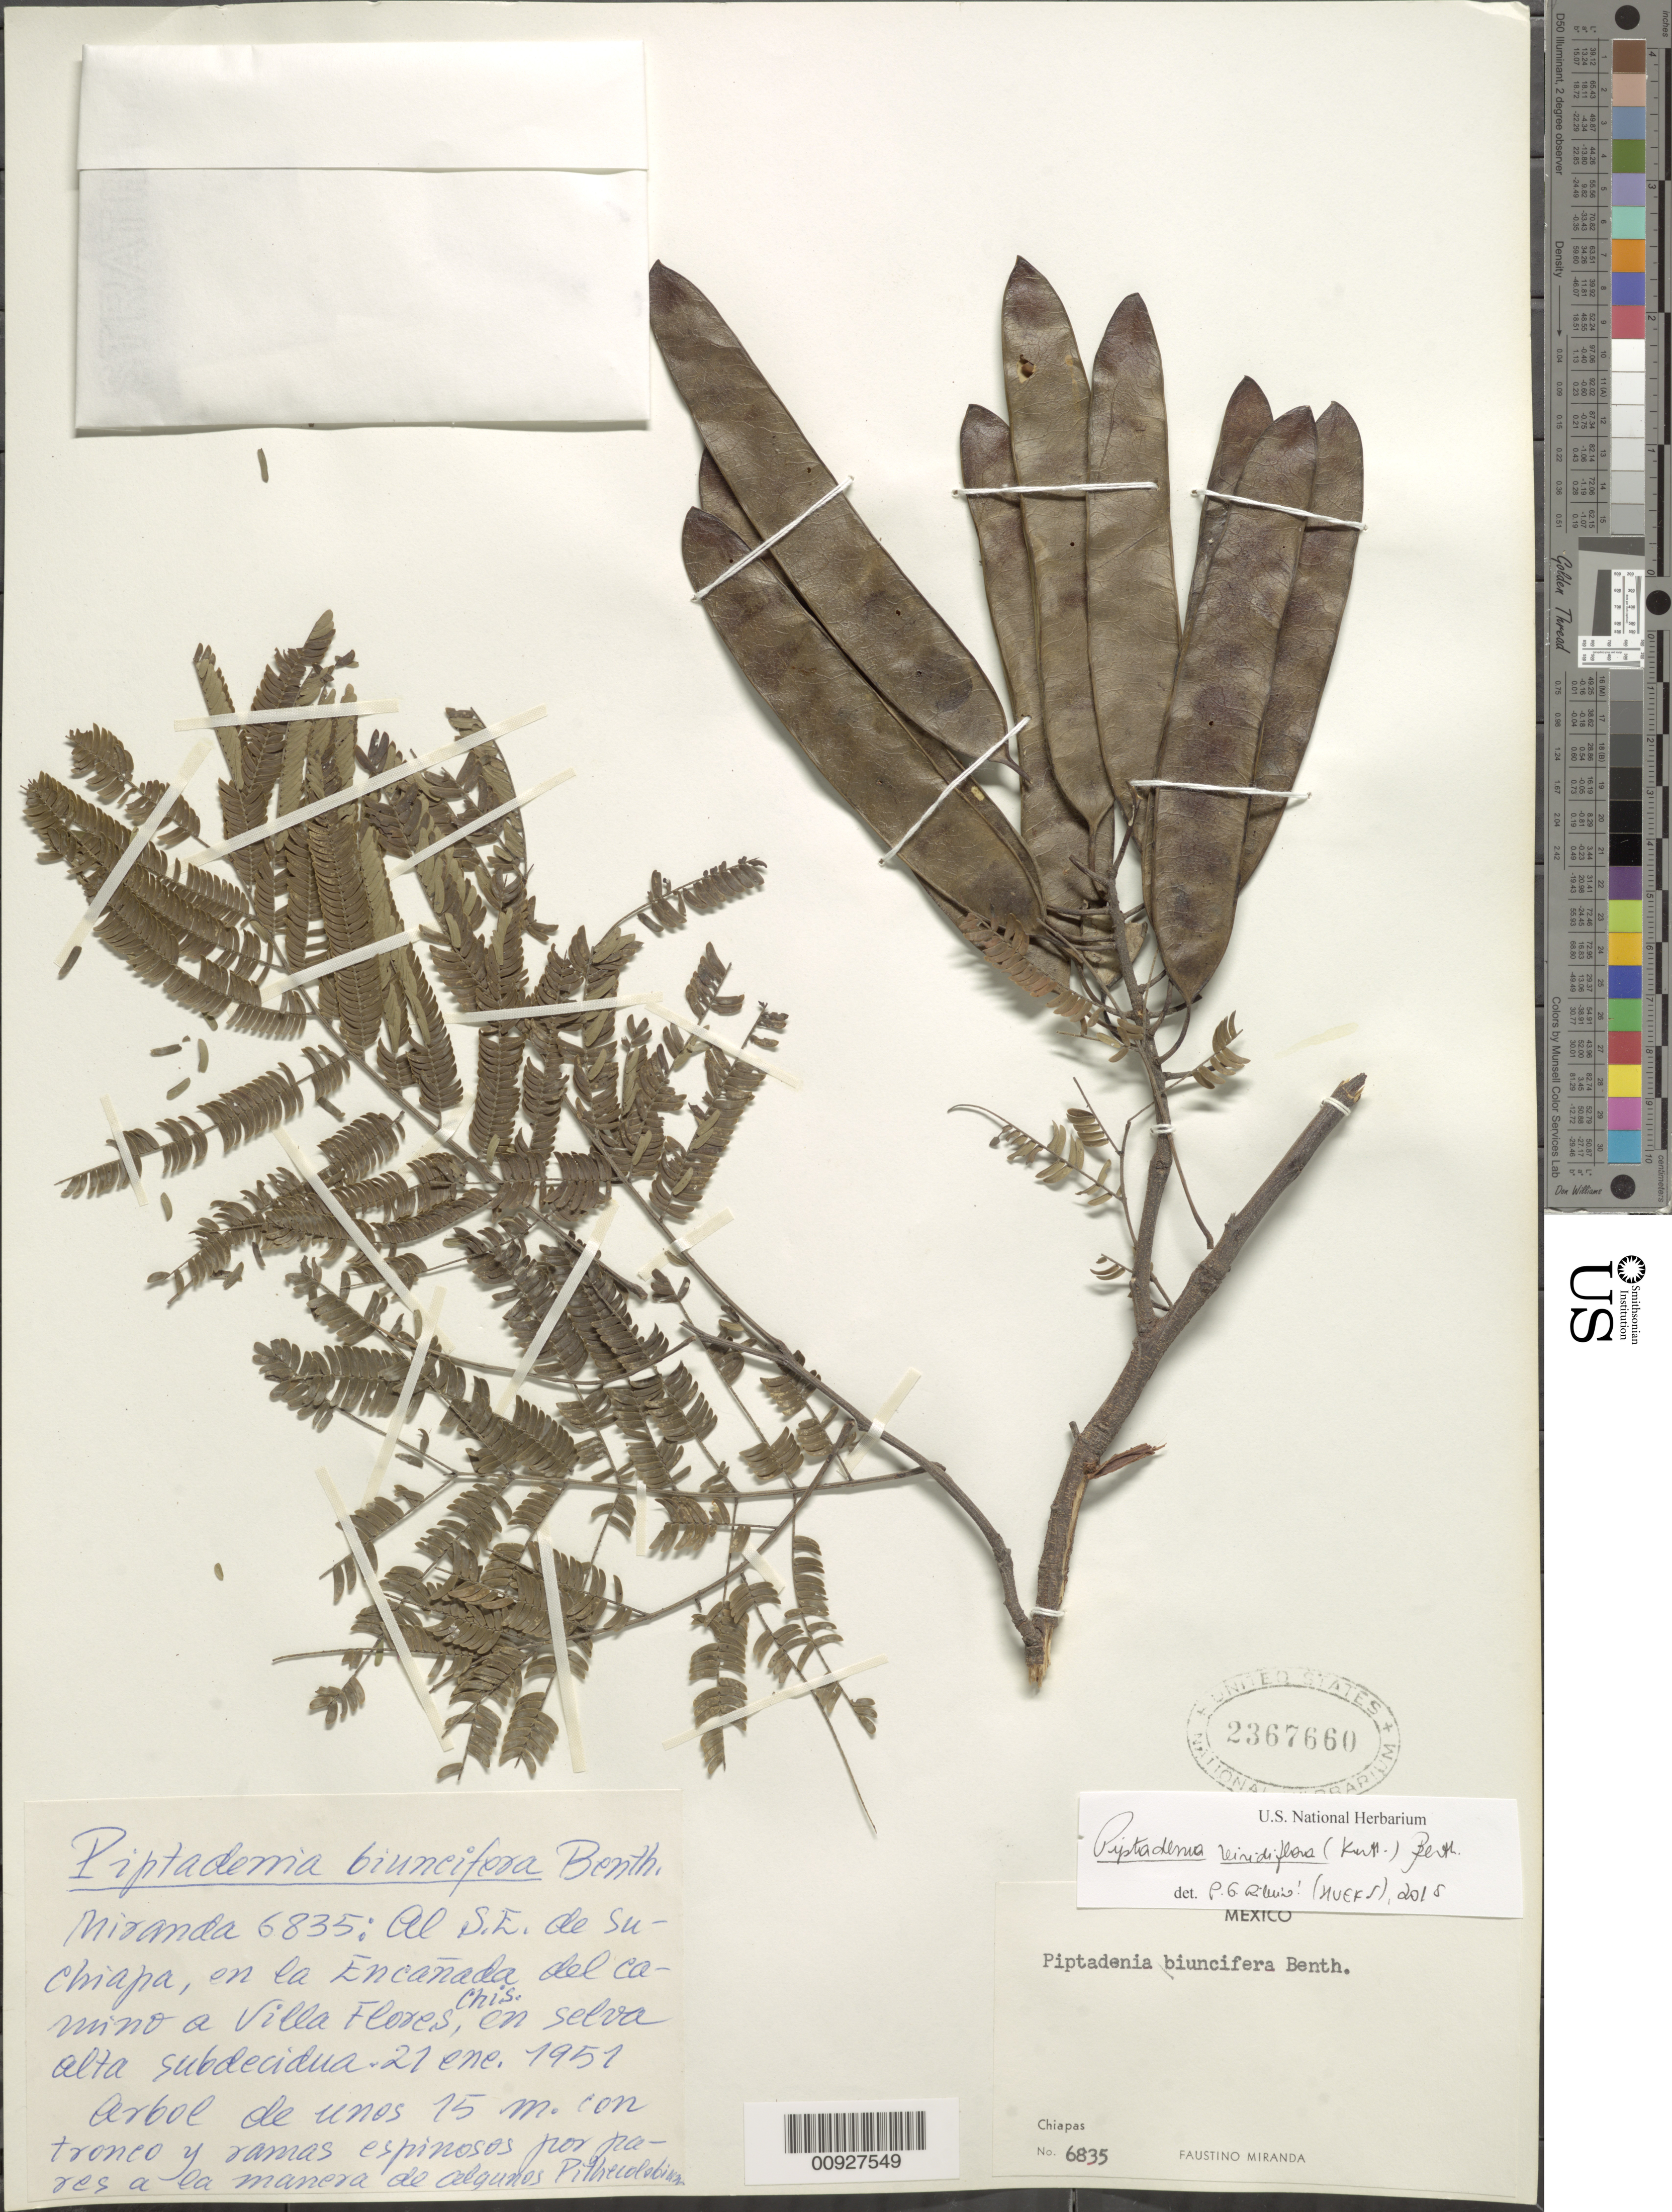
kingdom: Plantae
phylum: Tracheophyta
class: Magnoliopsida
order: Fabales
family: Fabaceae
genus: Lachesiodendron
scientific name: Lachesiodendron viridiflorum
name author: (Kunth) P.G. Ribeiro et al.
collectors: Miranda G., F.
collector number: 6835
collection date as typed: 21 Jan 1951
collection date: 1951-01-21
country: Mexico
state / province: Chiapas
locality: Al SE de Suchiapa, en la Encañada del camino a Villa Flores, Chiapas.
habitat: En selva alta subdecidua.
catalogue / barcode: US 2367660